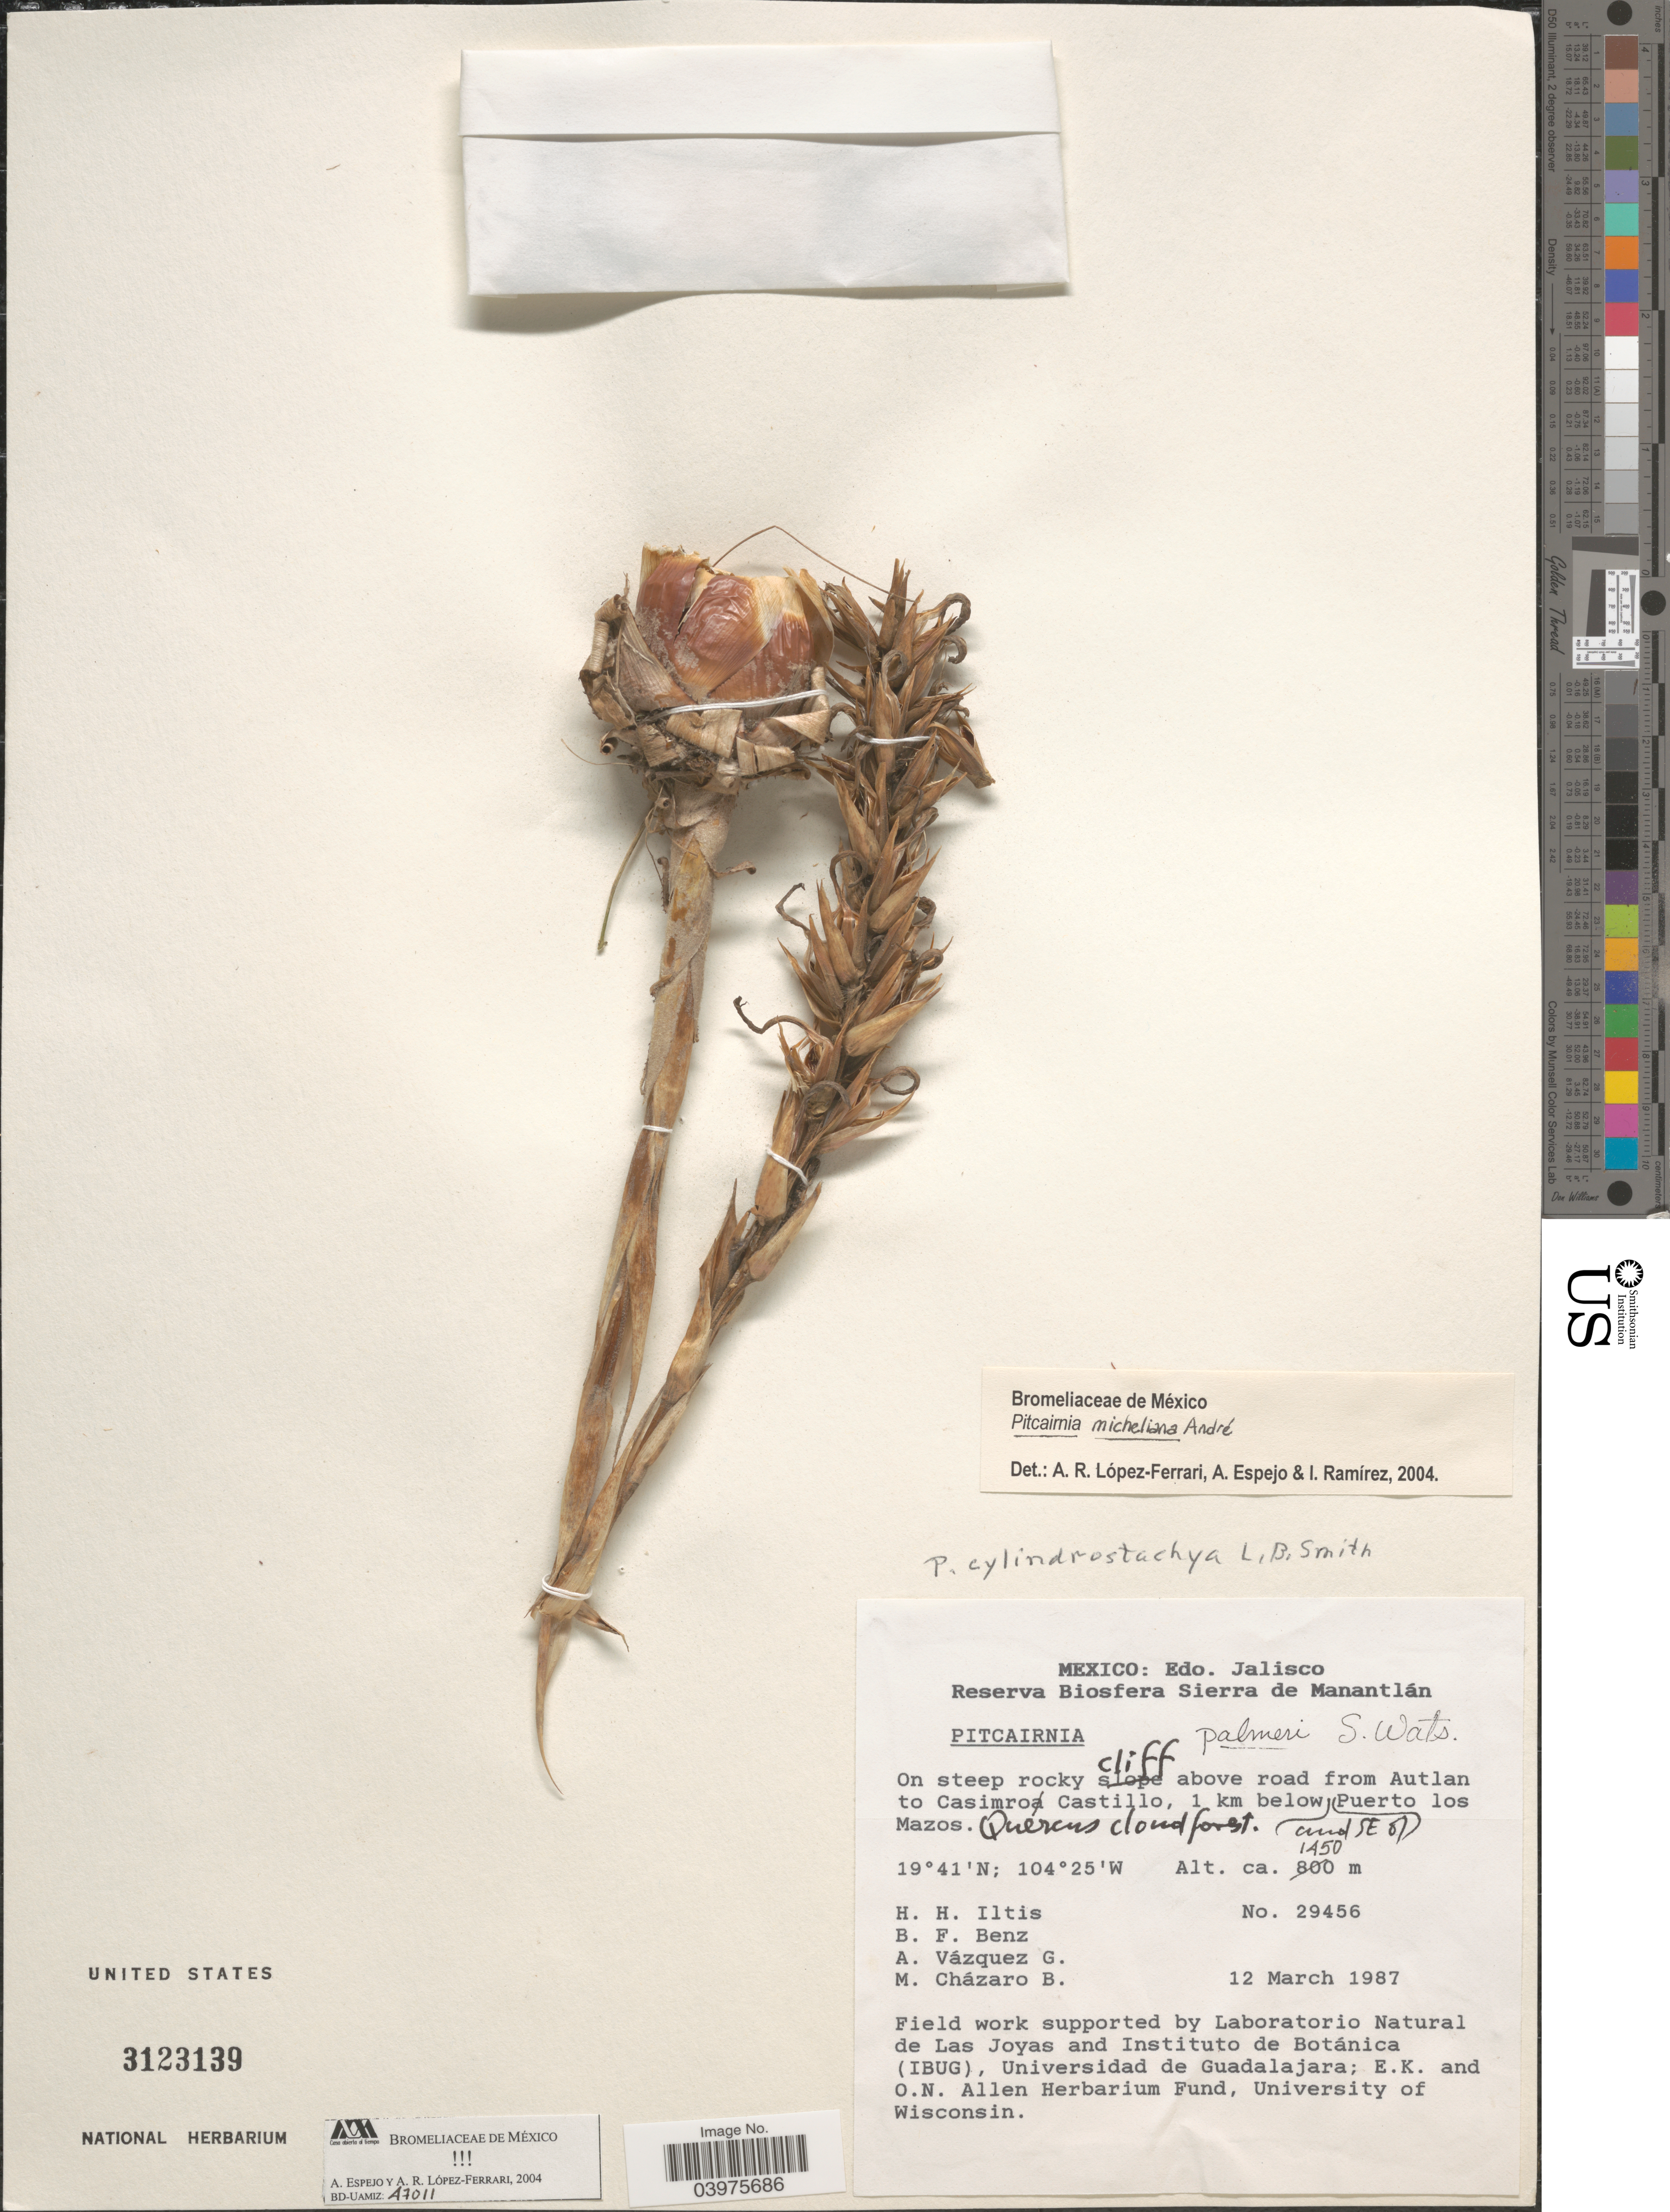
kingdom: Plantae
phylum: Tracheophyta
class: Liliopsida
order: Poales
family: Bromeliaceae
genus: Pitcairnia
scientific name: Pitcairnia micheliana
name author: André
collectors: H. H. Iltis, B. F. Benz, A. Vázquez Glavía & M. Chazaro B.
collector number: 29456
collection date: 1987-03-12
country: Mexico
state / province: Jalisco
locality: Reserva Biosfera Sierra de Manantlán. On steep rocky cliff above road from Autlan to Casimro Castillo, 1 km below and SE of Puerto los Mazos.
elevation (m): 1450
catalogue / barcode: US 3123139